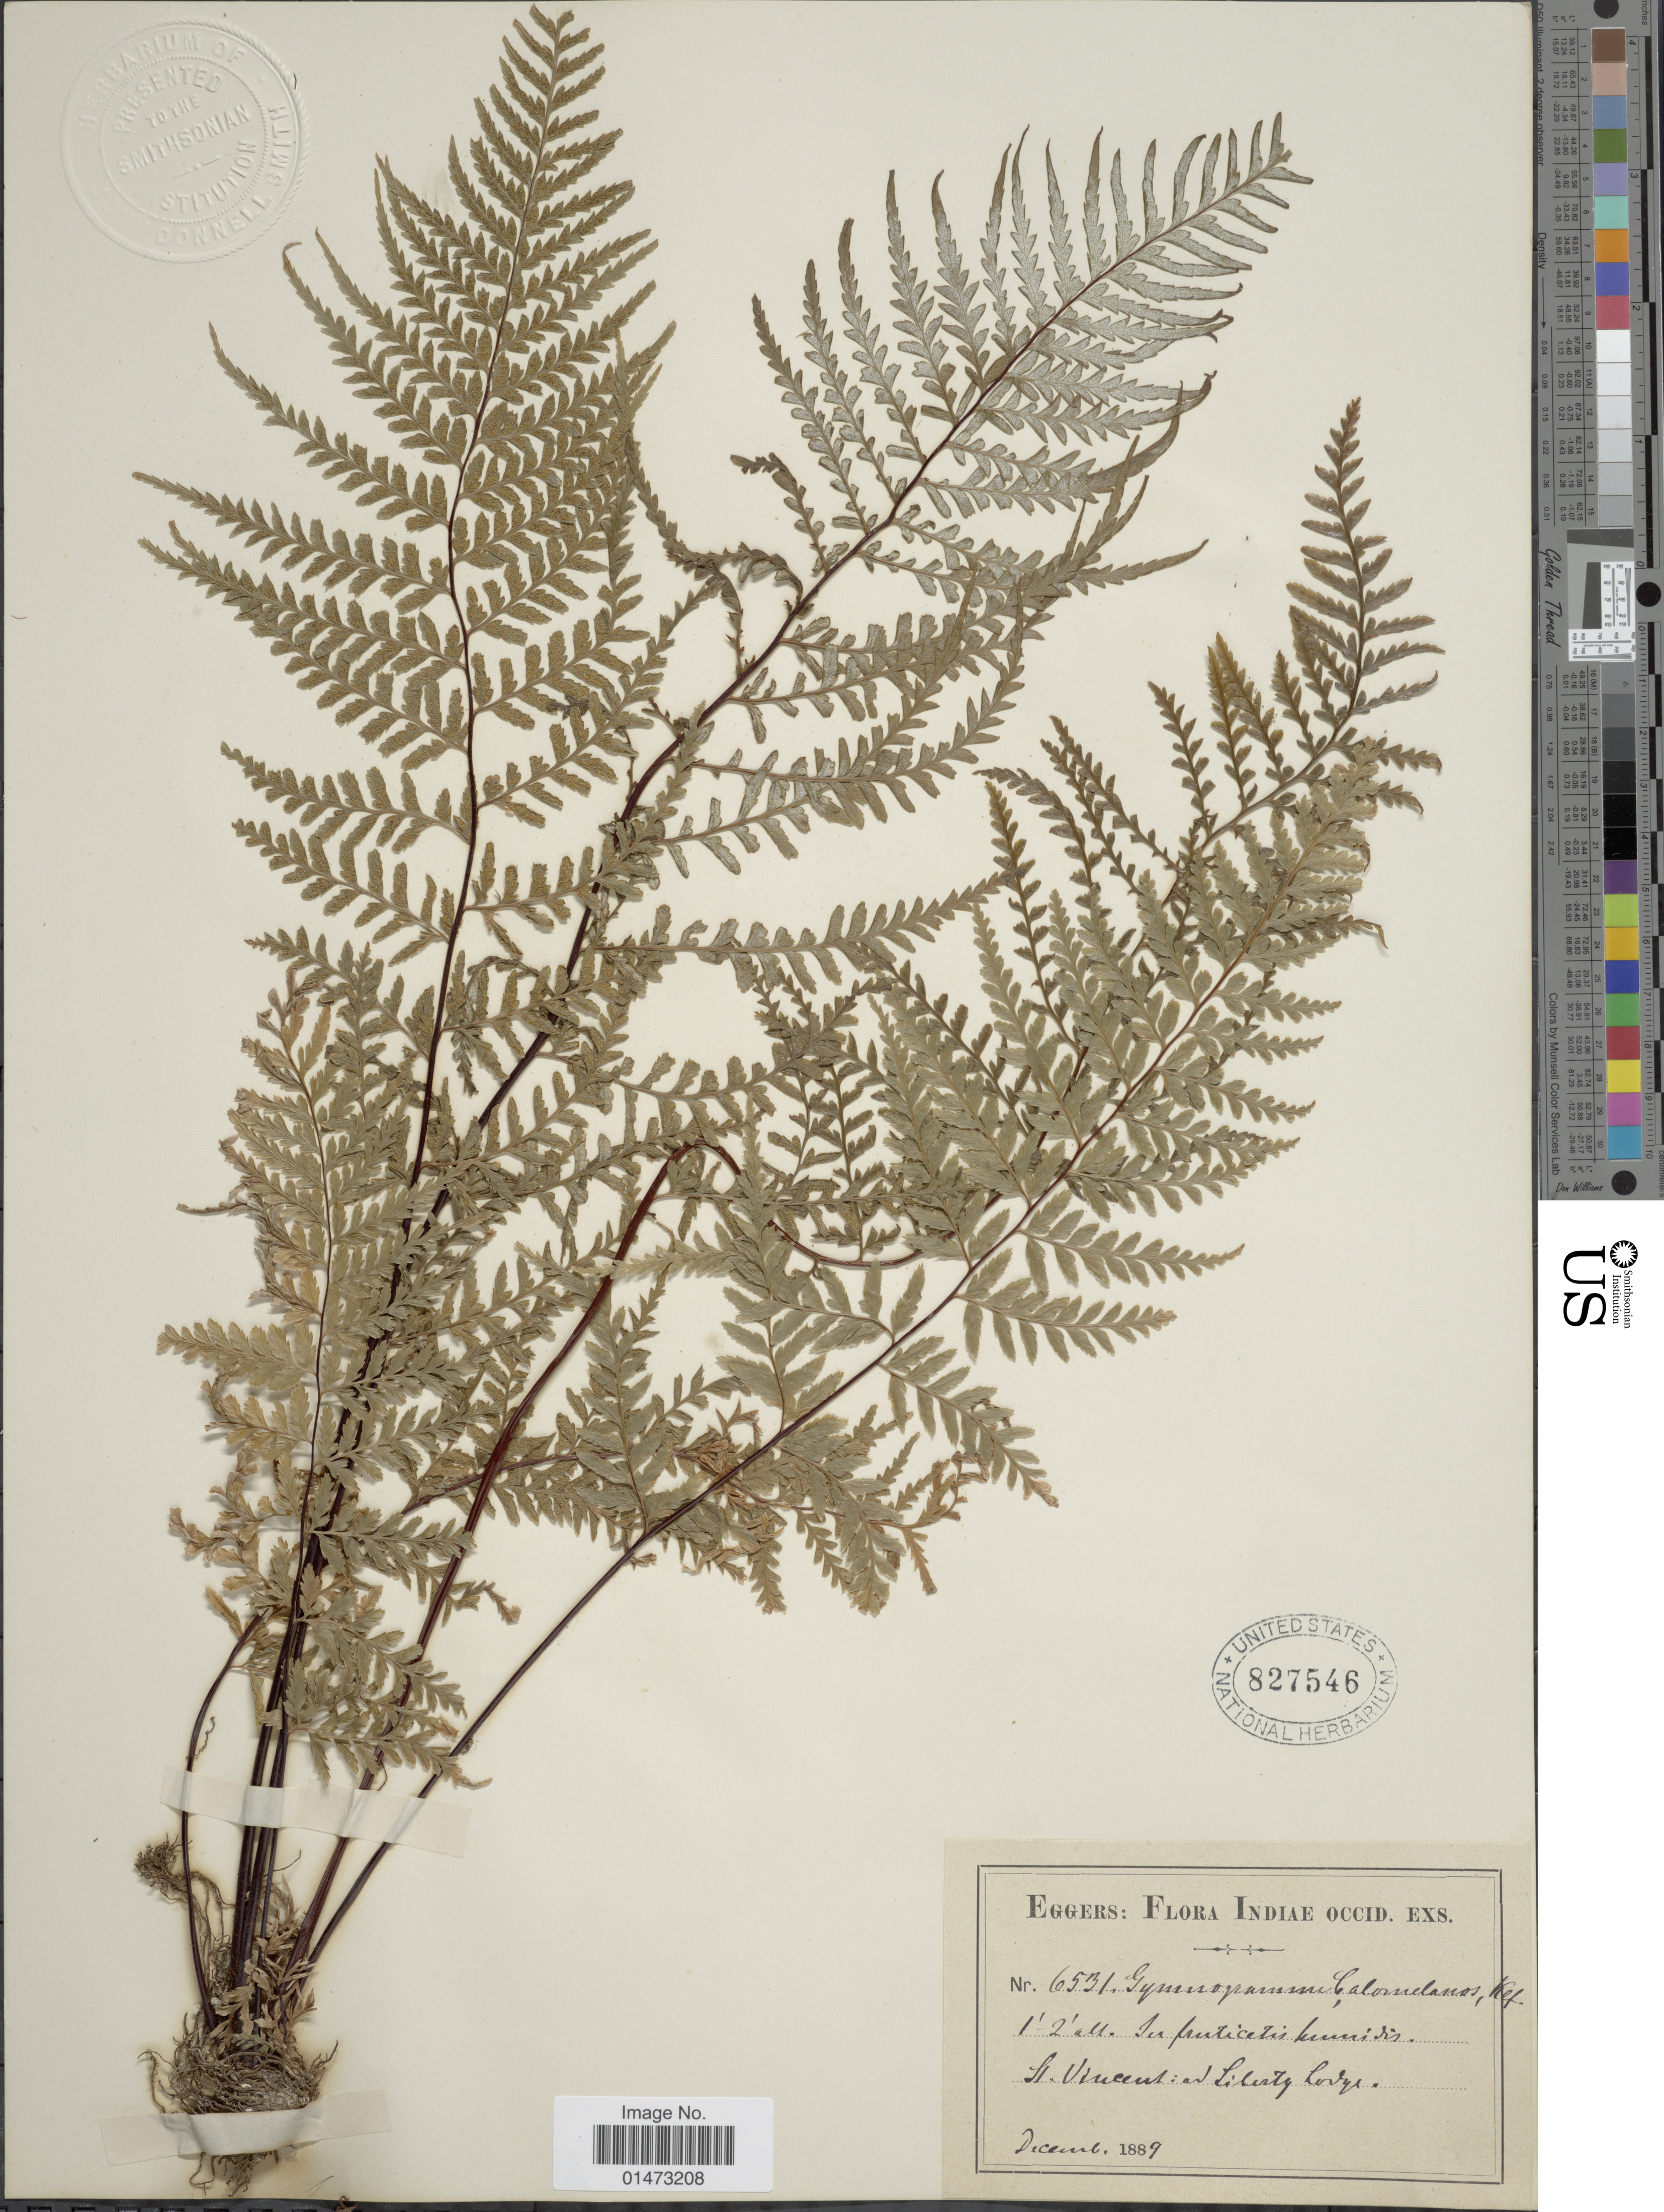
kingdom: Plantae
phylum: Tracheophyta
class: Polypodiopsida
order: Polypodiales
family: Pteridaceae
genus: Pityrogramma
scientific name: Pityrogramma calomelanos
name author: (L.) Link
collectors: -. Eggers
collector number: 6531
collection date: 1889-12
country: St. Vincent - Grenadines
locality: St. Vincent; Liberty odge.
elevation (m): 0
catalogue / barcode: US 827546